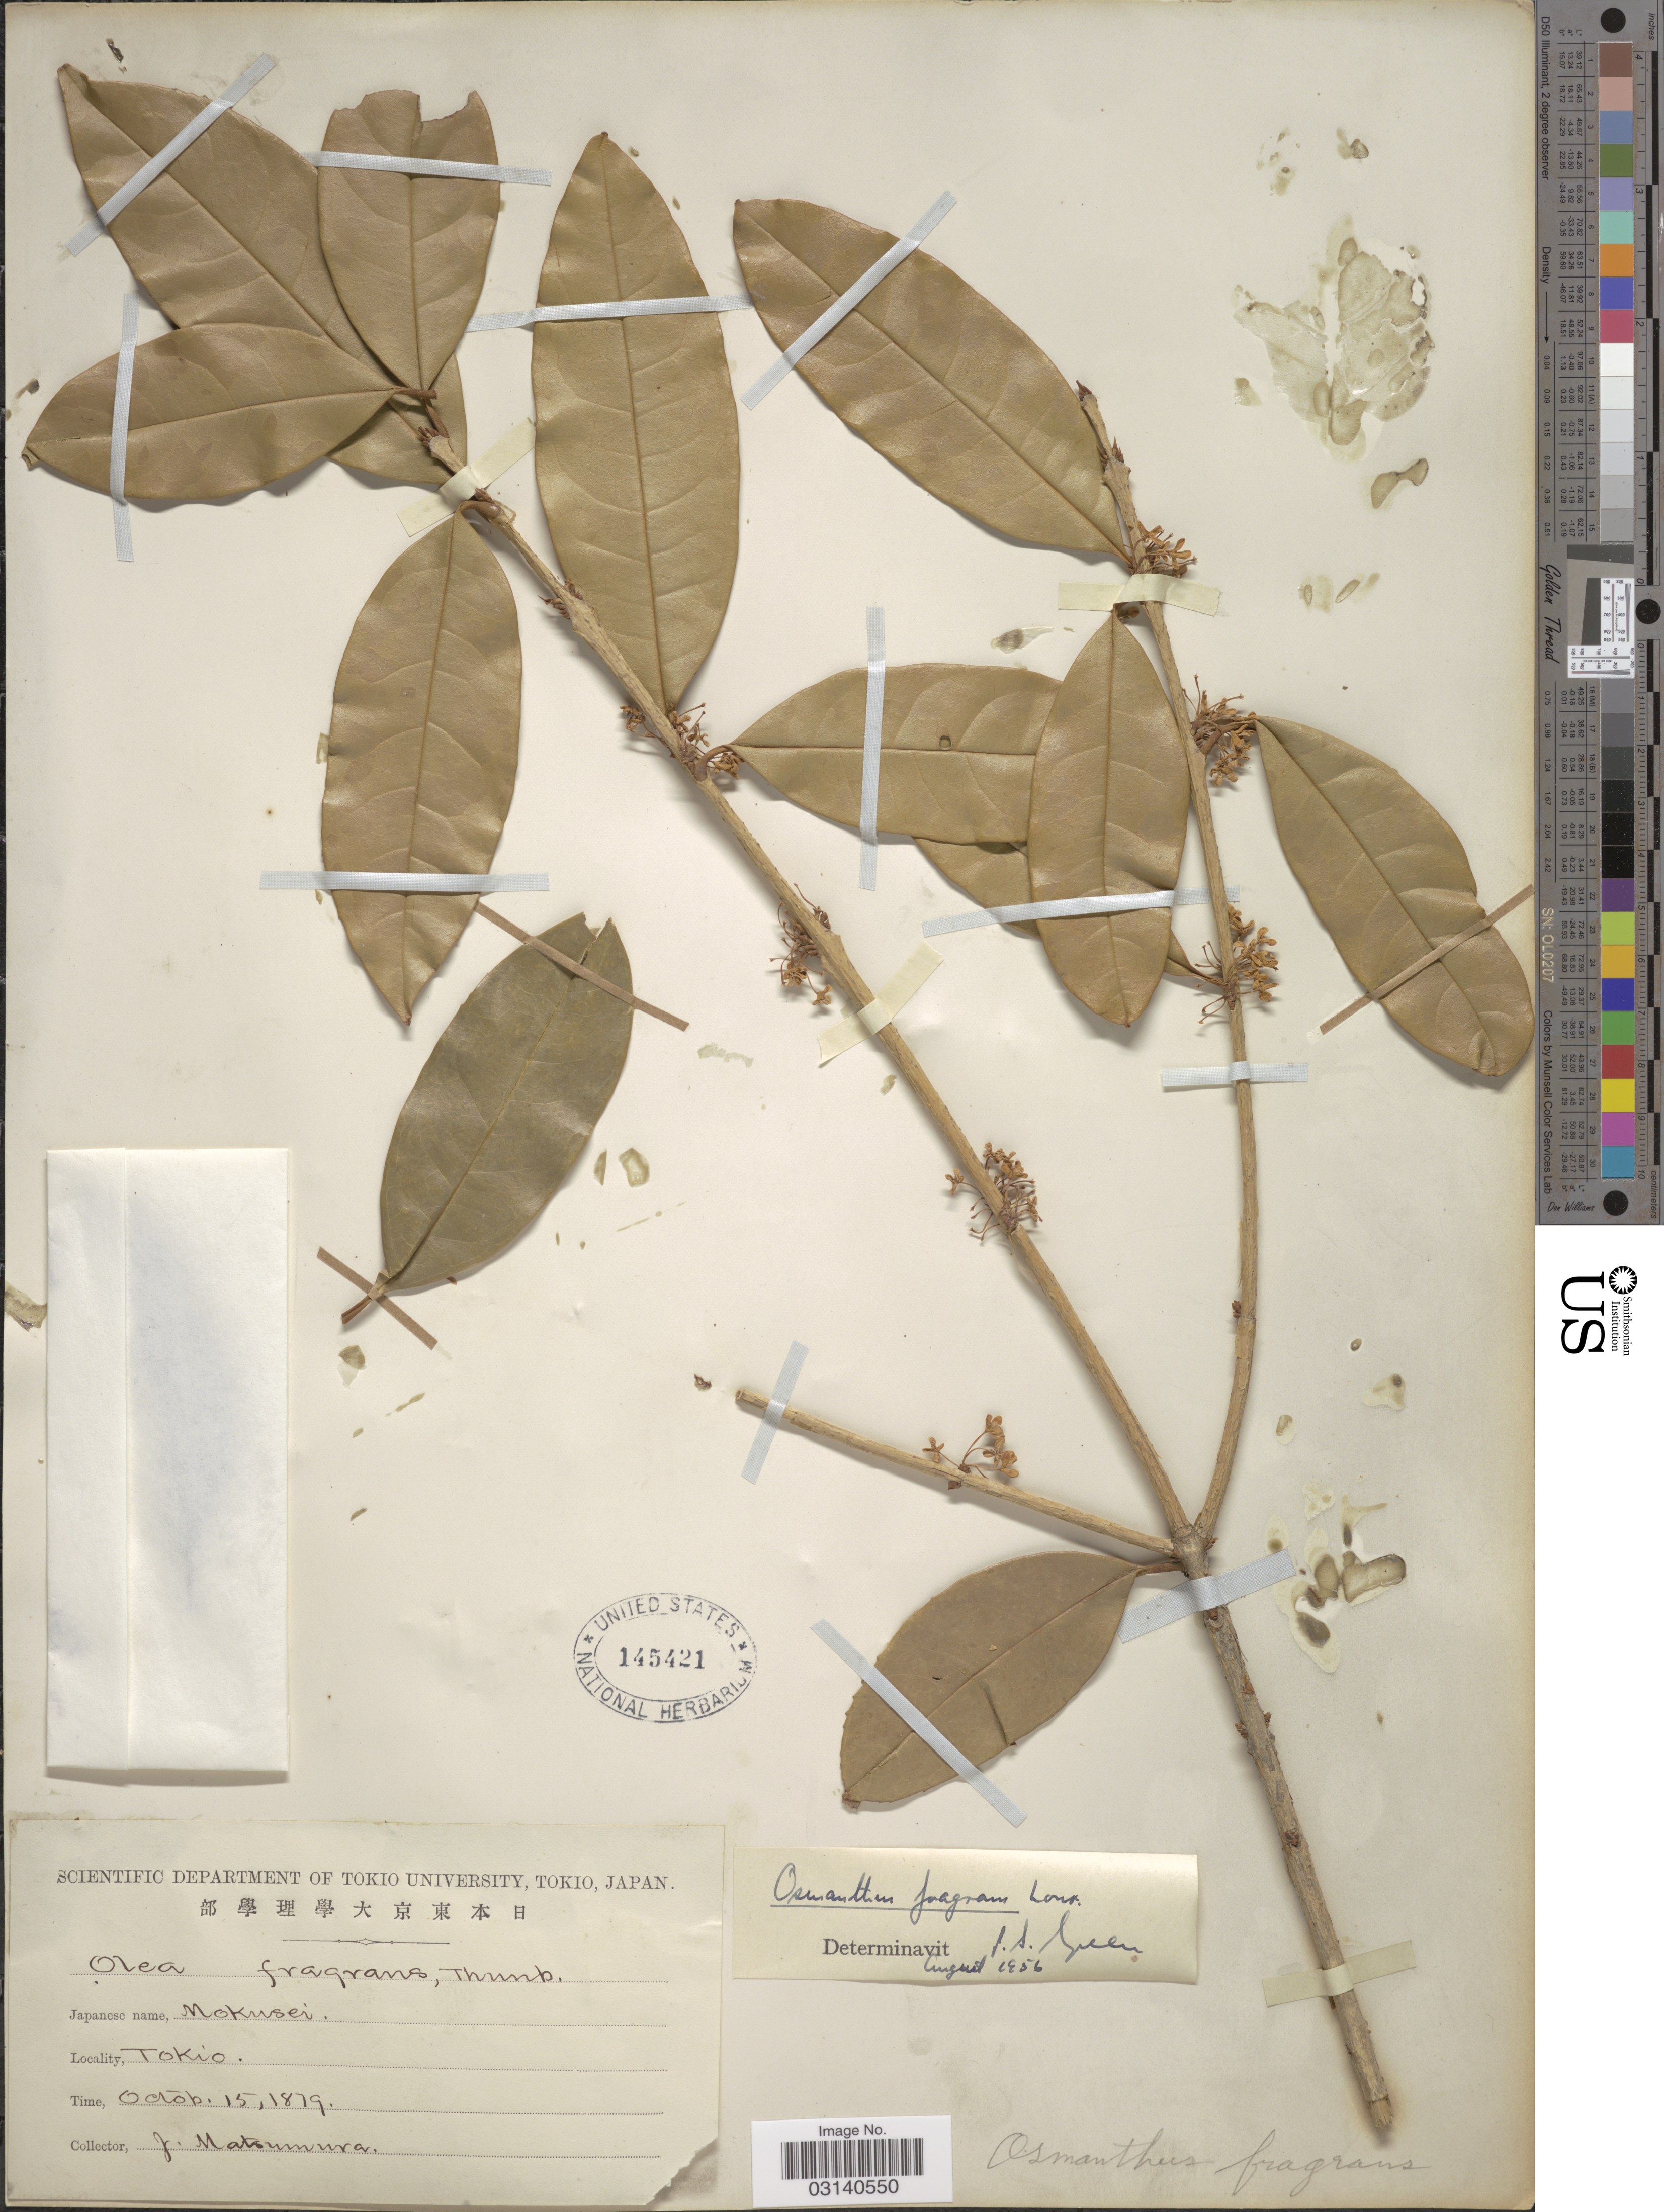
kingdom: Plantae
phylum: Tracheophyta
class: Magnoliopsida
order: Lamiales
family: Oleaceae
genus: Osmanthus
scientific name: Osmanthus fragrans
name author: Lour.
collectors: J. Matsumura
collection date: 1879-10-15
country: Japan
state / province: Tokyo, Federal City of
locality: Tokio.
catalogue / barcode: US 145421